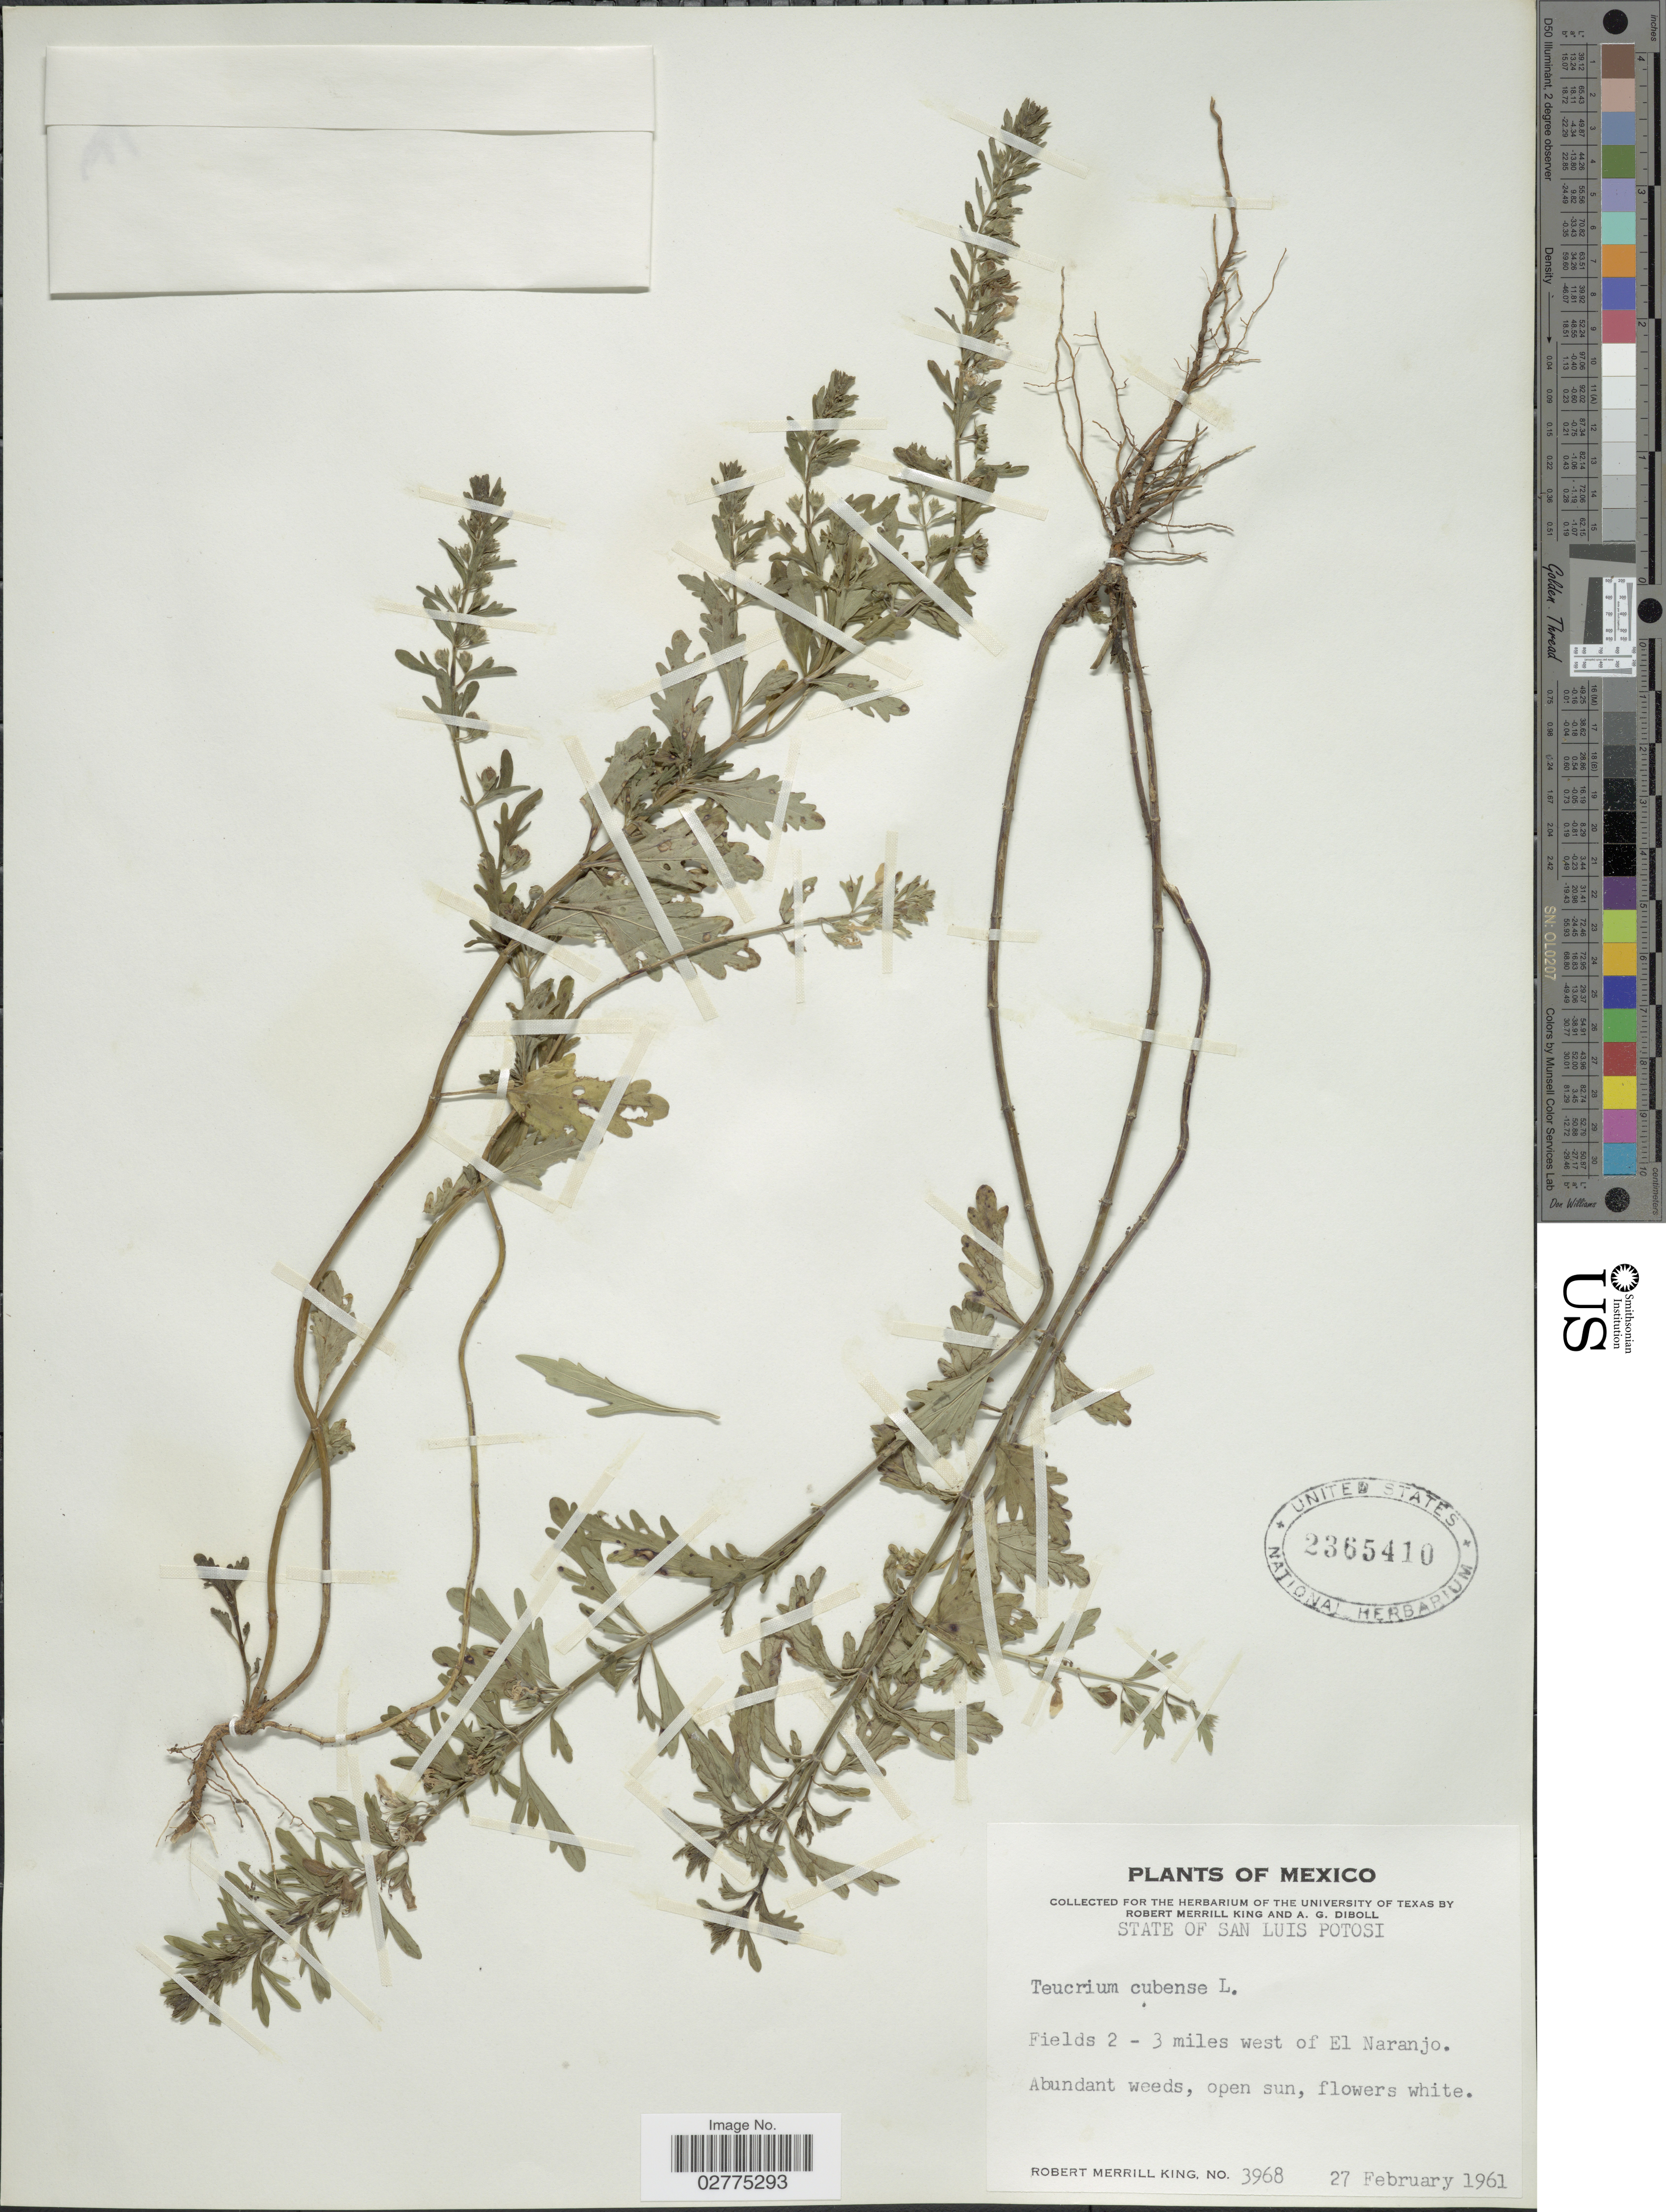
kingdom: Plantae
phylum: Tracheophyta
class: Magnoliopsida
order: Lamiales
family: Lamiaceae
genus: Teucrium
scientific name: Teucrium cubense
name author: Jacq.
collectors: R. M. King & A. Diboll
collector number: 3968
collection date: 1961-02-27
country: Mexico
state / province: San Luis Potosí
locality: State of San Luis Potosi, Fields 2 - 3 miles west of El Naranjo.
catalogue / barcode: US 2365410